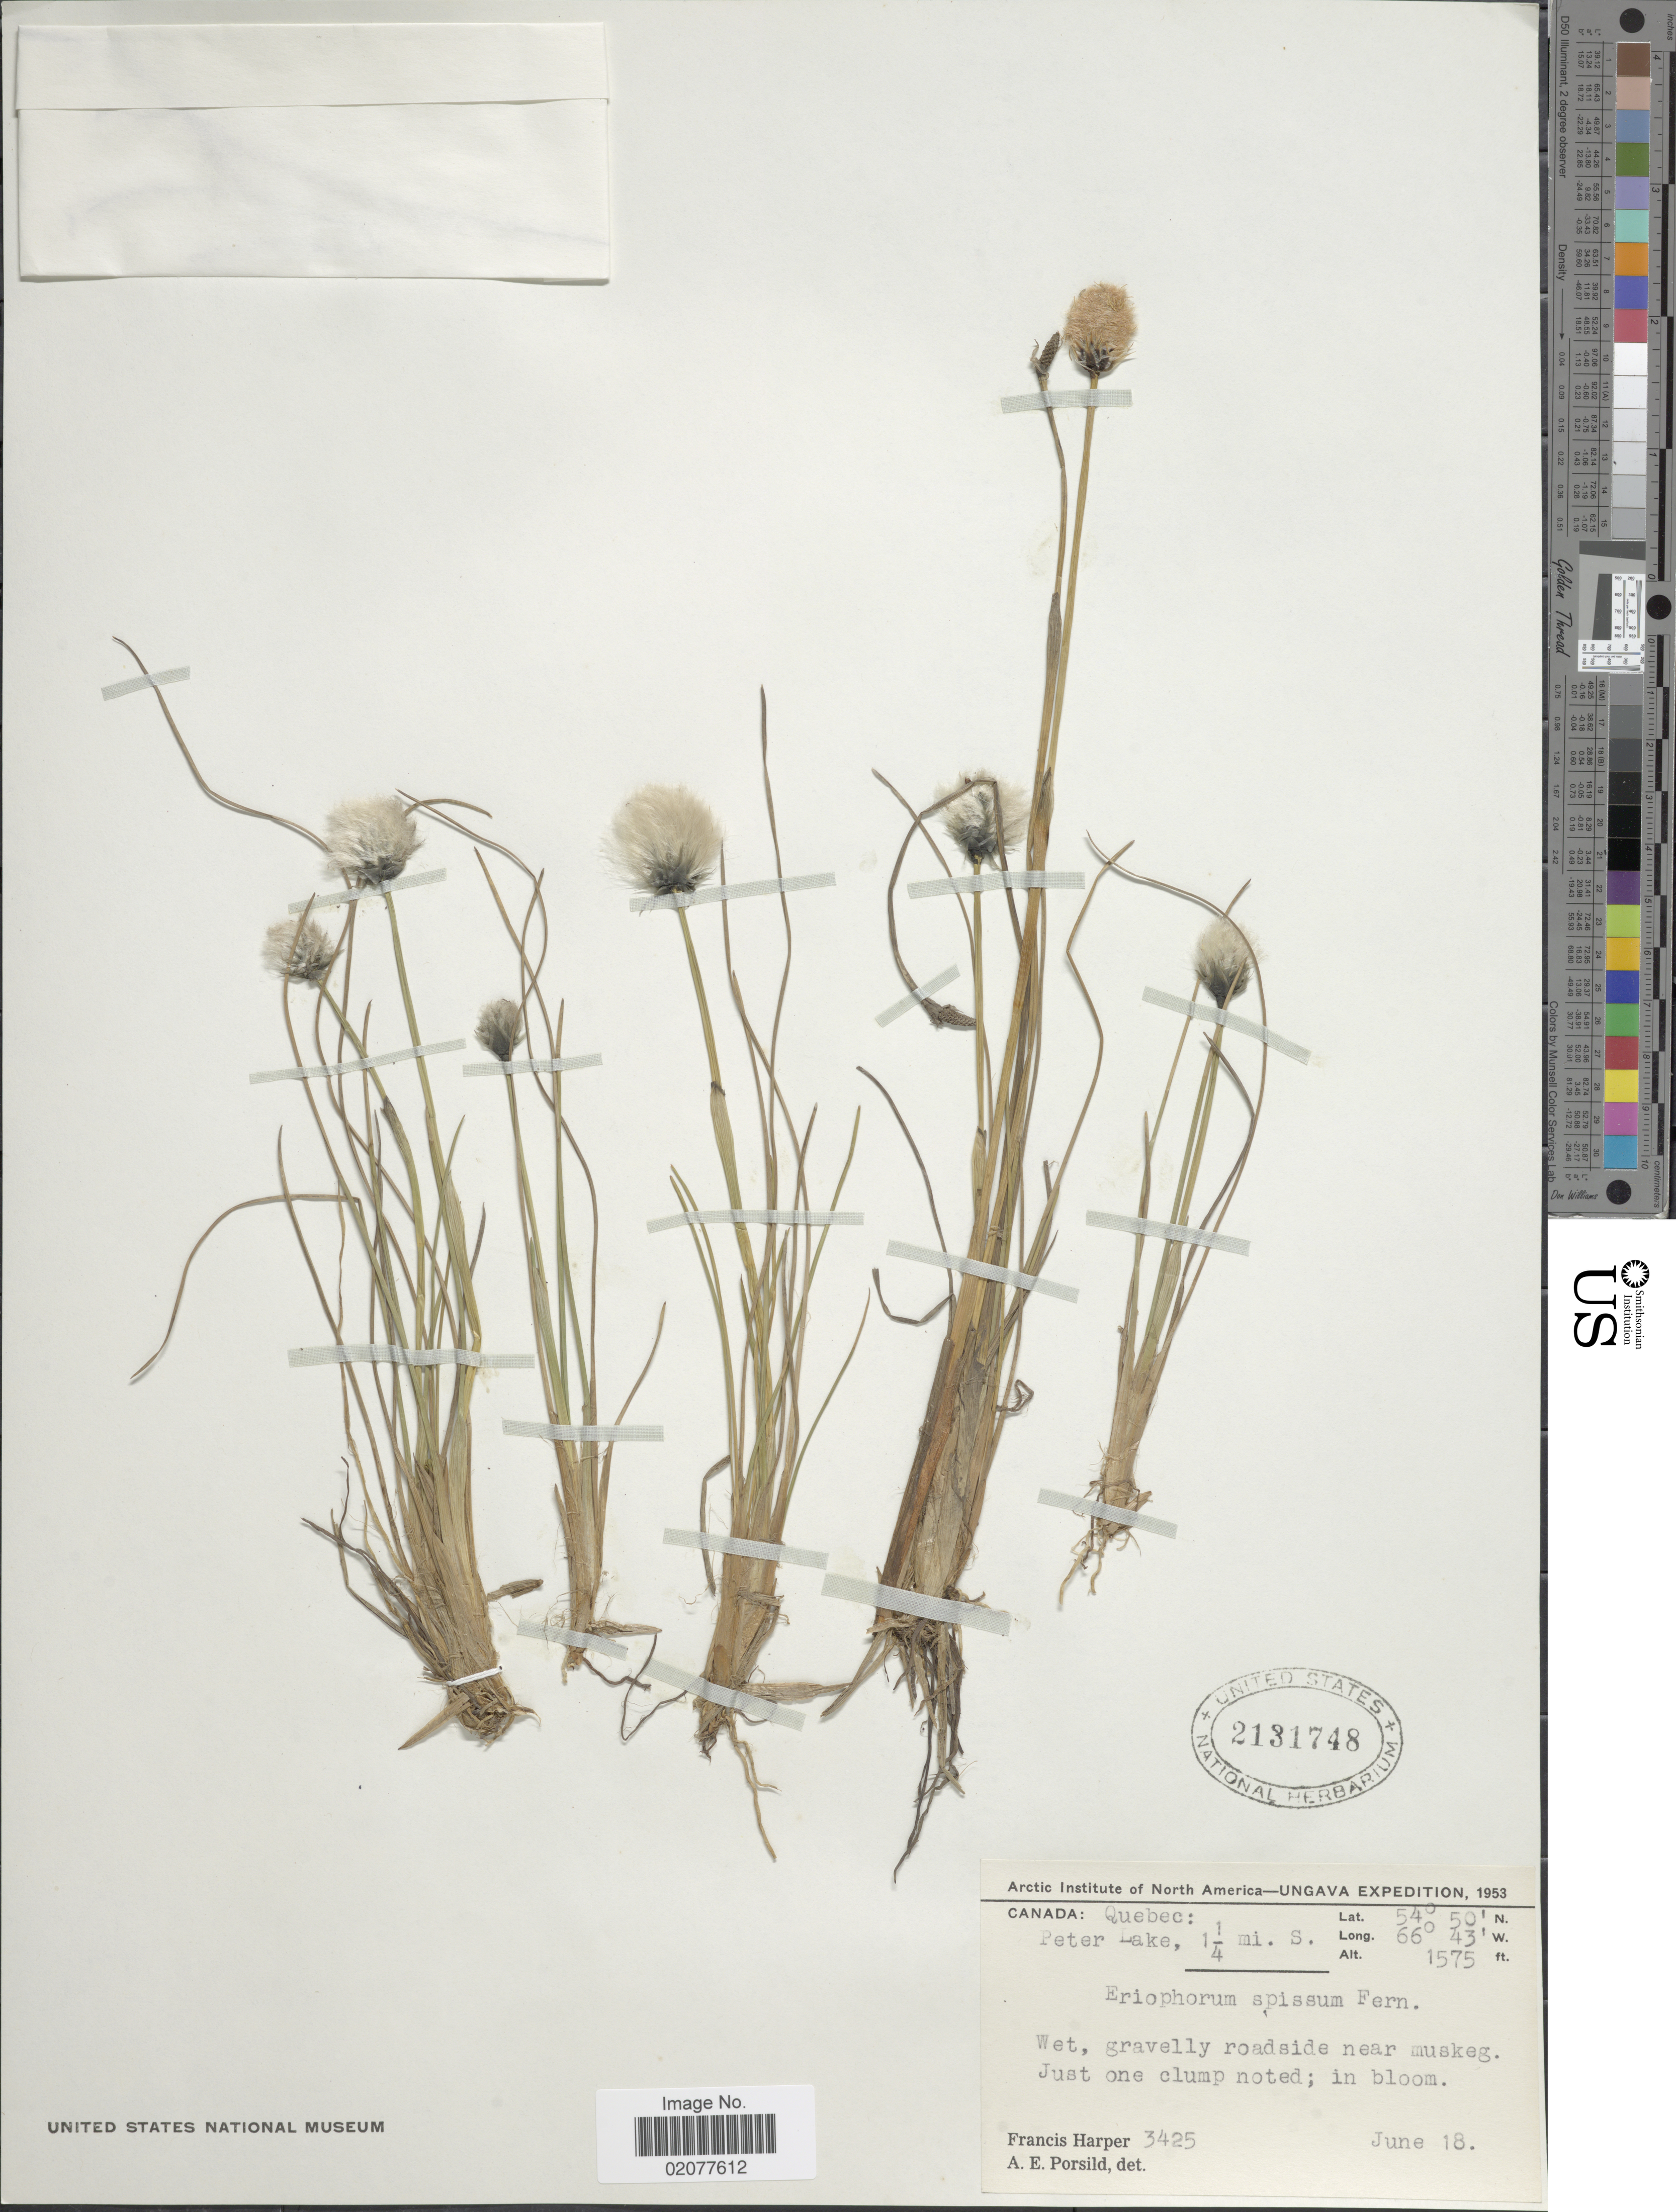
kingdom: Plantae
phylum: Tracheophyta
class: Liliopsida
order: Poales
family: Cyperaceae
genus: Eriophorum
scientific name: Eriophorum spissum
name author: Fernald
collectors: F. Harper & A. E. Porsild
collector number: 3425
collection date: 1953-06-18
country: Canada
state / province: Quebec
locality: Canada: Quebec. Gravelly roadside near muskef Just one clump noted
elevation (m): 480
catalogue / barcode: US 2131748